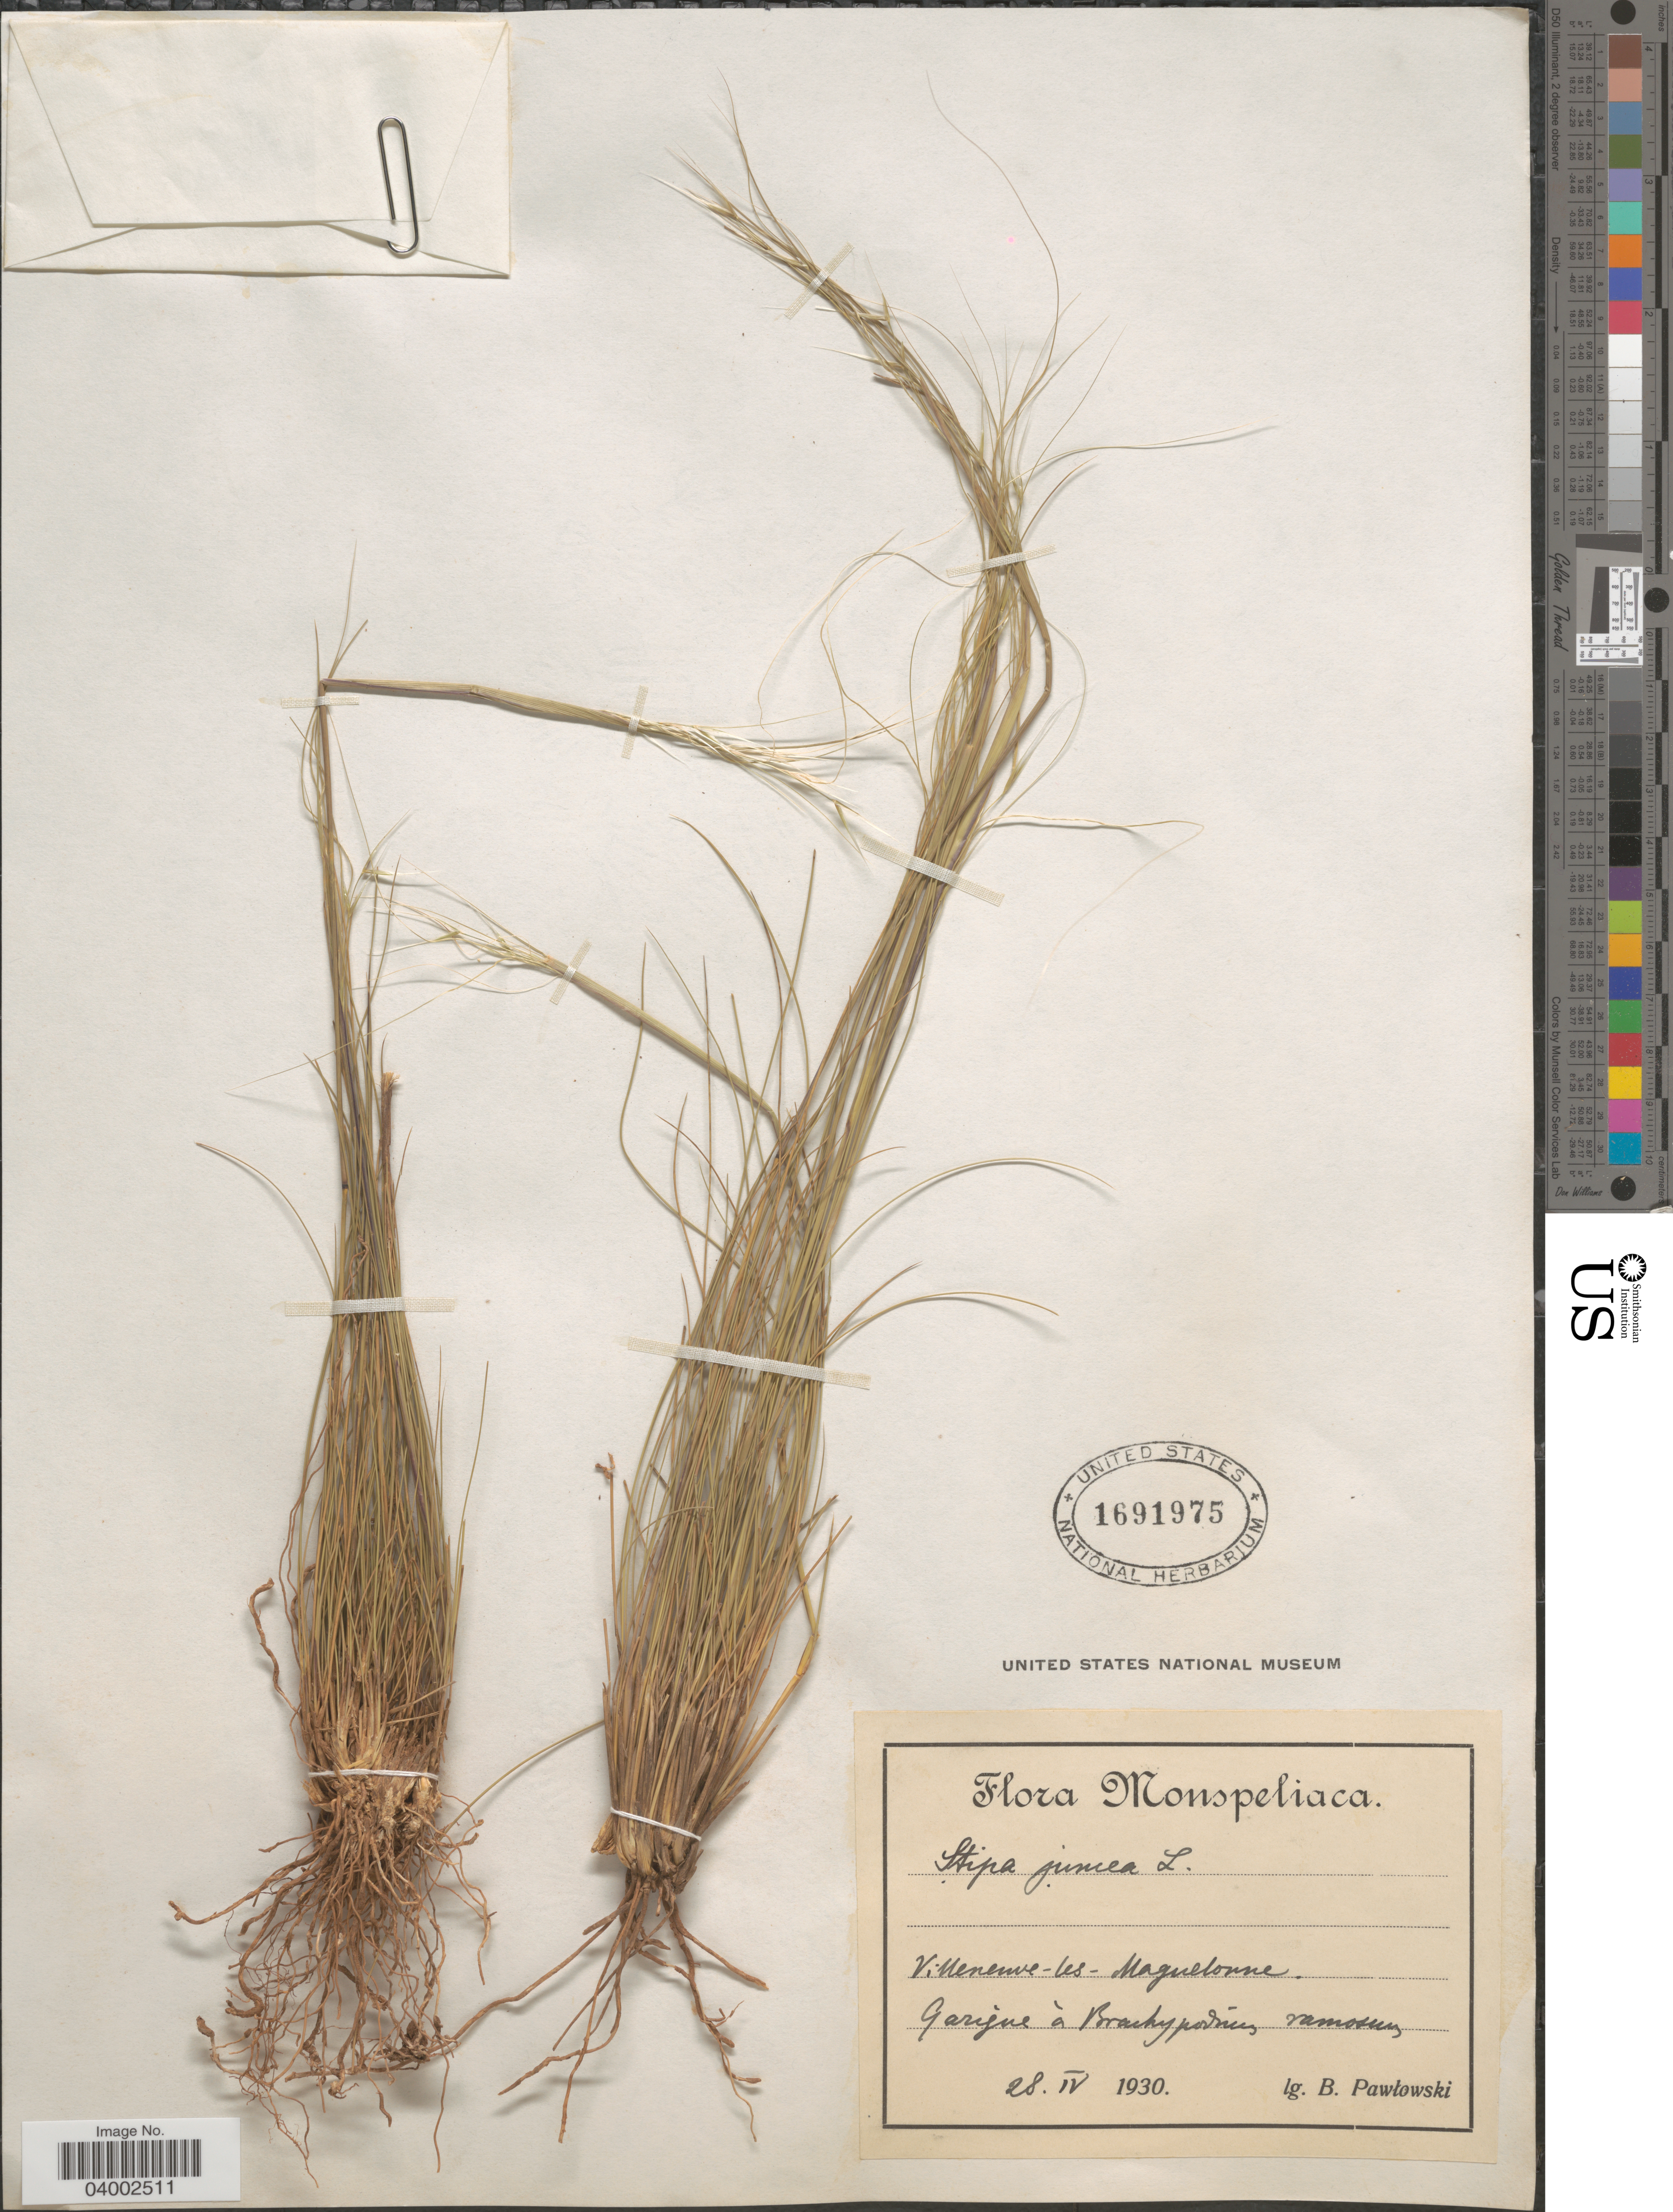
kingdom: Plantae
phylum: Tracheophyta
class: Liliopsida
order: Poales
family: Poaceae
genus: Stipa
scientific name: Stipa juncea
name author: Michaux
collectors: B. Pawlowski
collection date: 1930-04-28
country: France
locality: Monspeliaca. Villeneuve-les-Maguelonne. Garigne à Bracky podius [interpreted], ramosus [interpreted].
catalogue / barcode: US 1691975